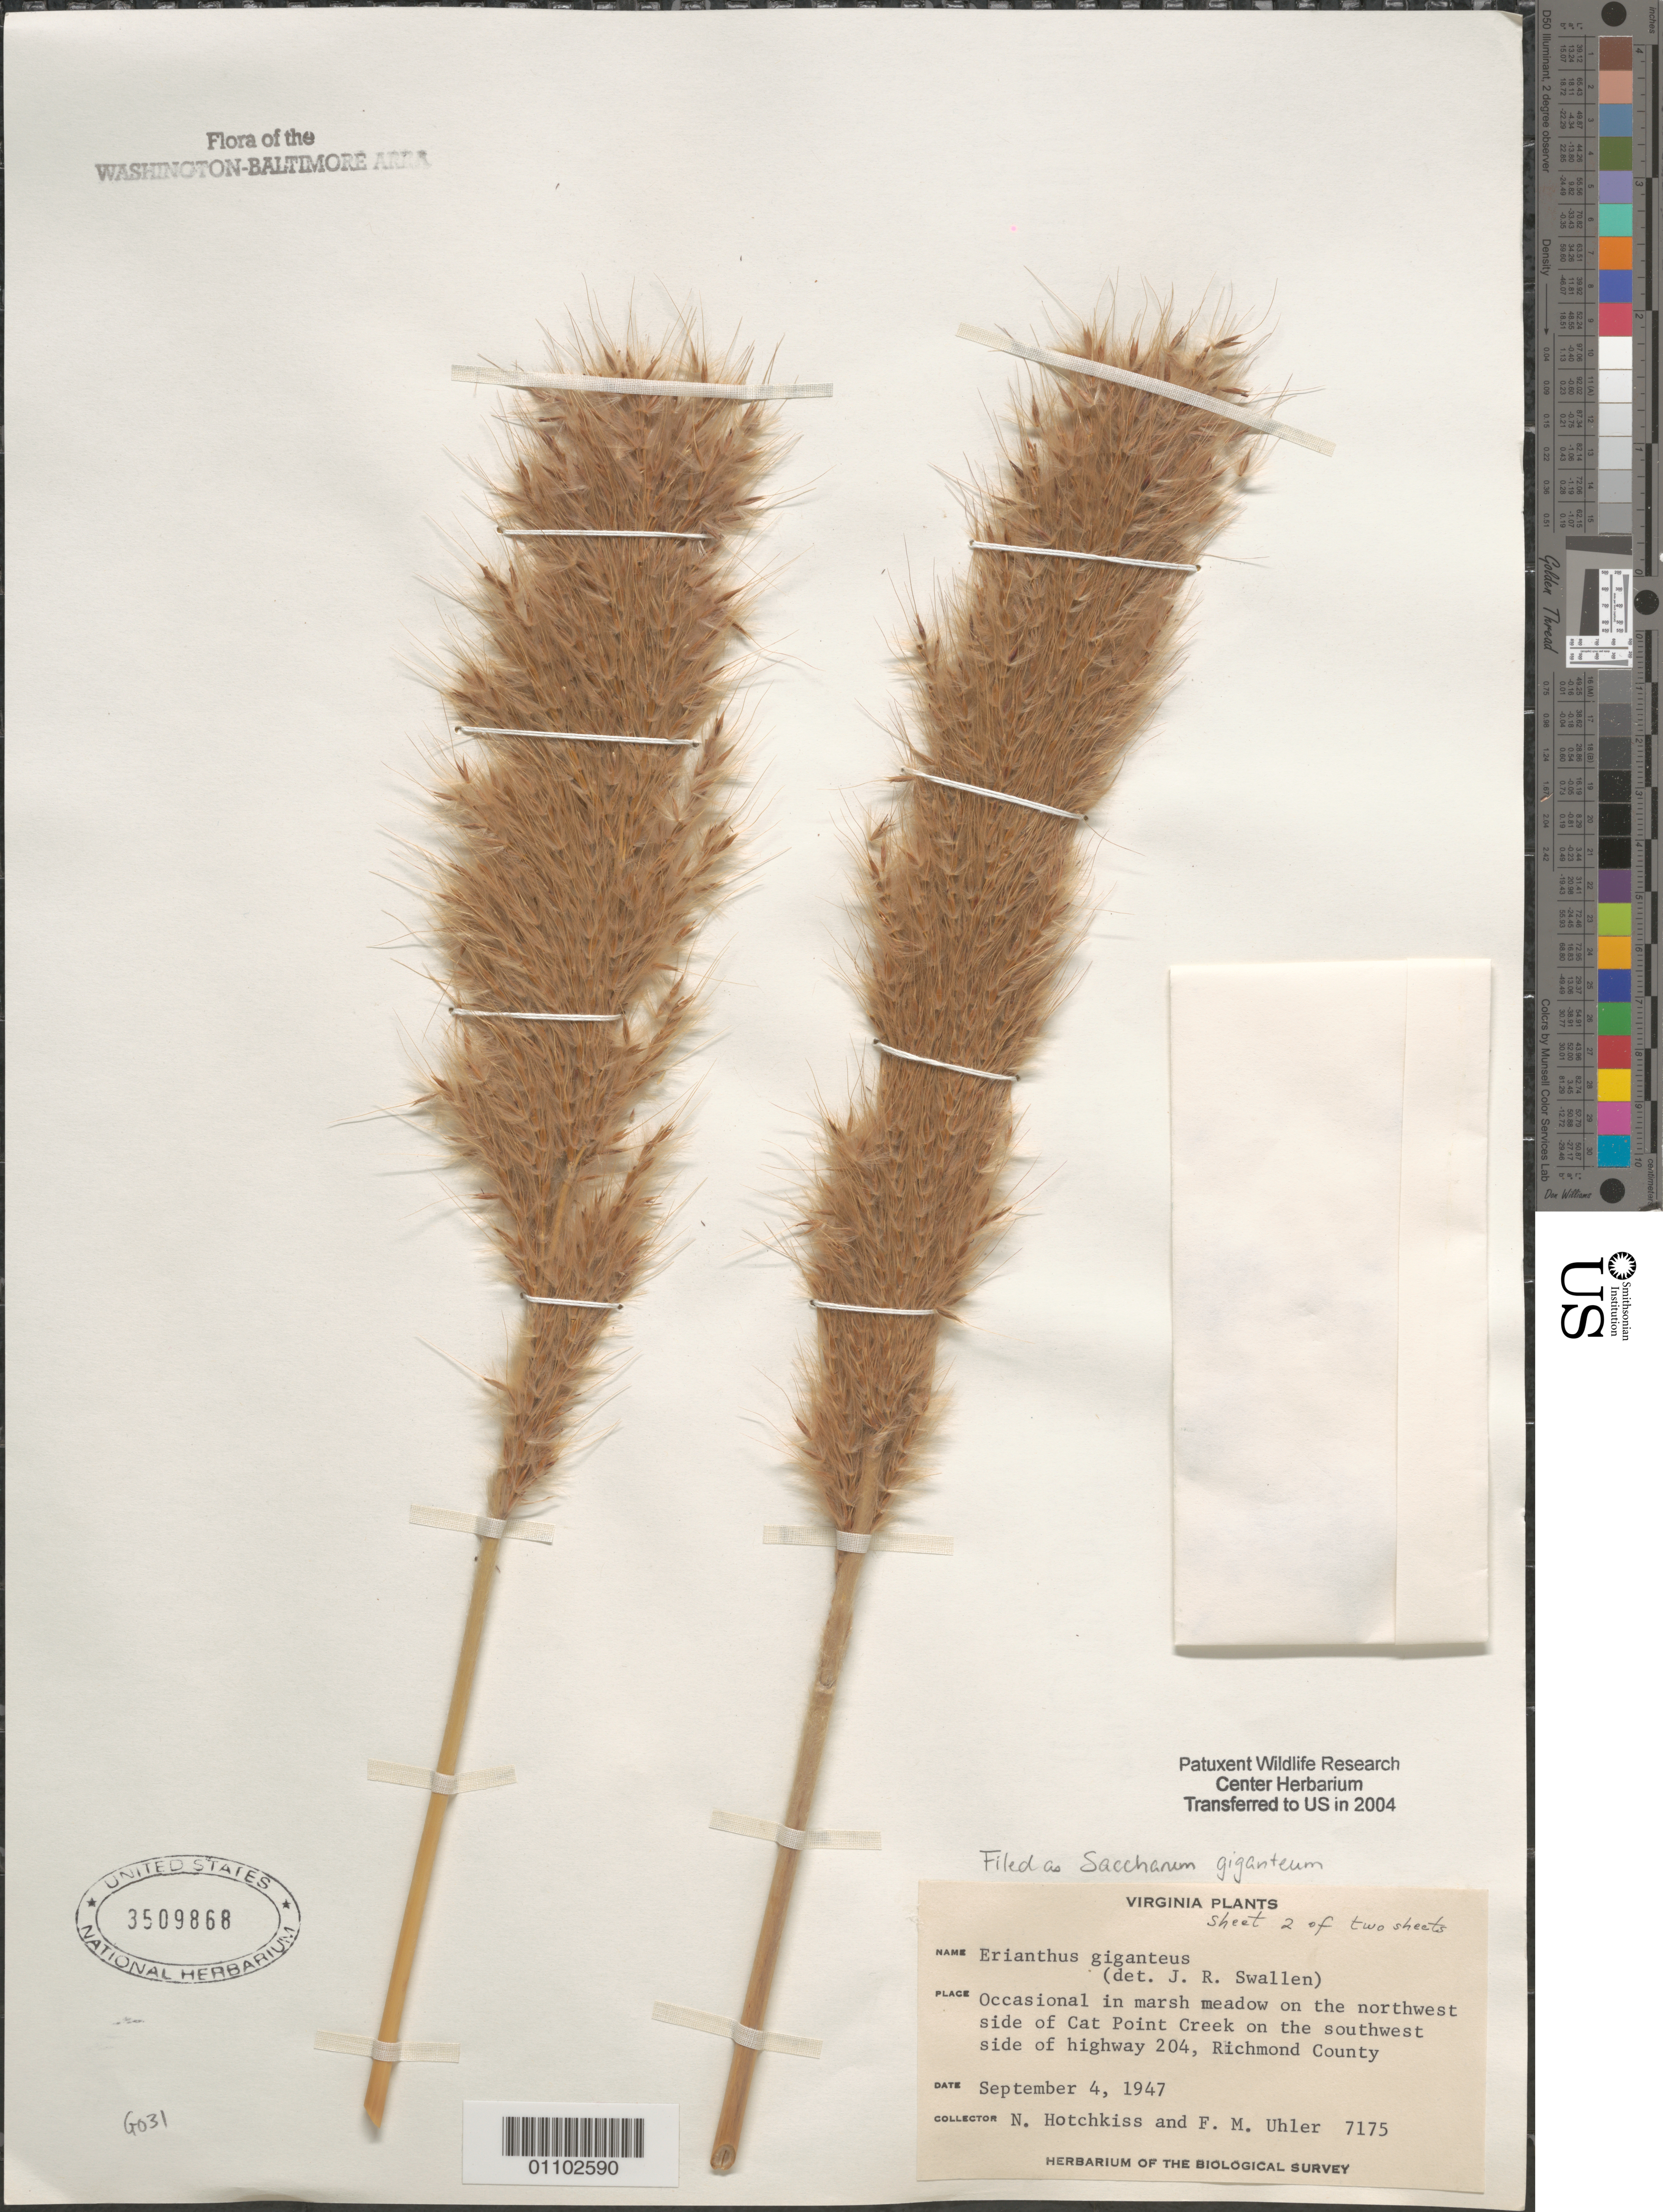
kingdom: Plantae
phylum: Tracheophyta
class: Liliopsida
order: Poales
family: Poaceae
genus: Erianthus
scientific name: Erianthus giganteus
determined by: Swallen, Jason R.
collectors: N. Hotchkiss & F. M. Uhler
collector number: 7175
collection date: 1947-09-04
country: United States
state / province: Virginia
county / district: Richmond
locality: Northwest side of Cat Point Creek on the southwest side of highway 204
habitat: Occasional in marsh meadow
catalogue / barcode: US 3509868